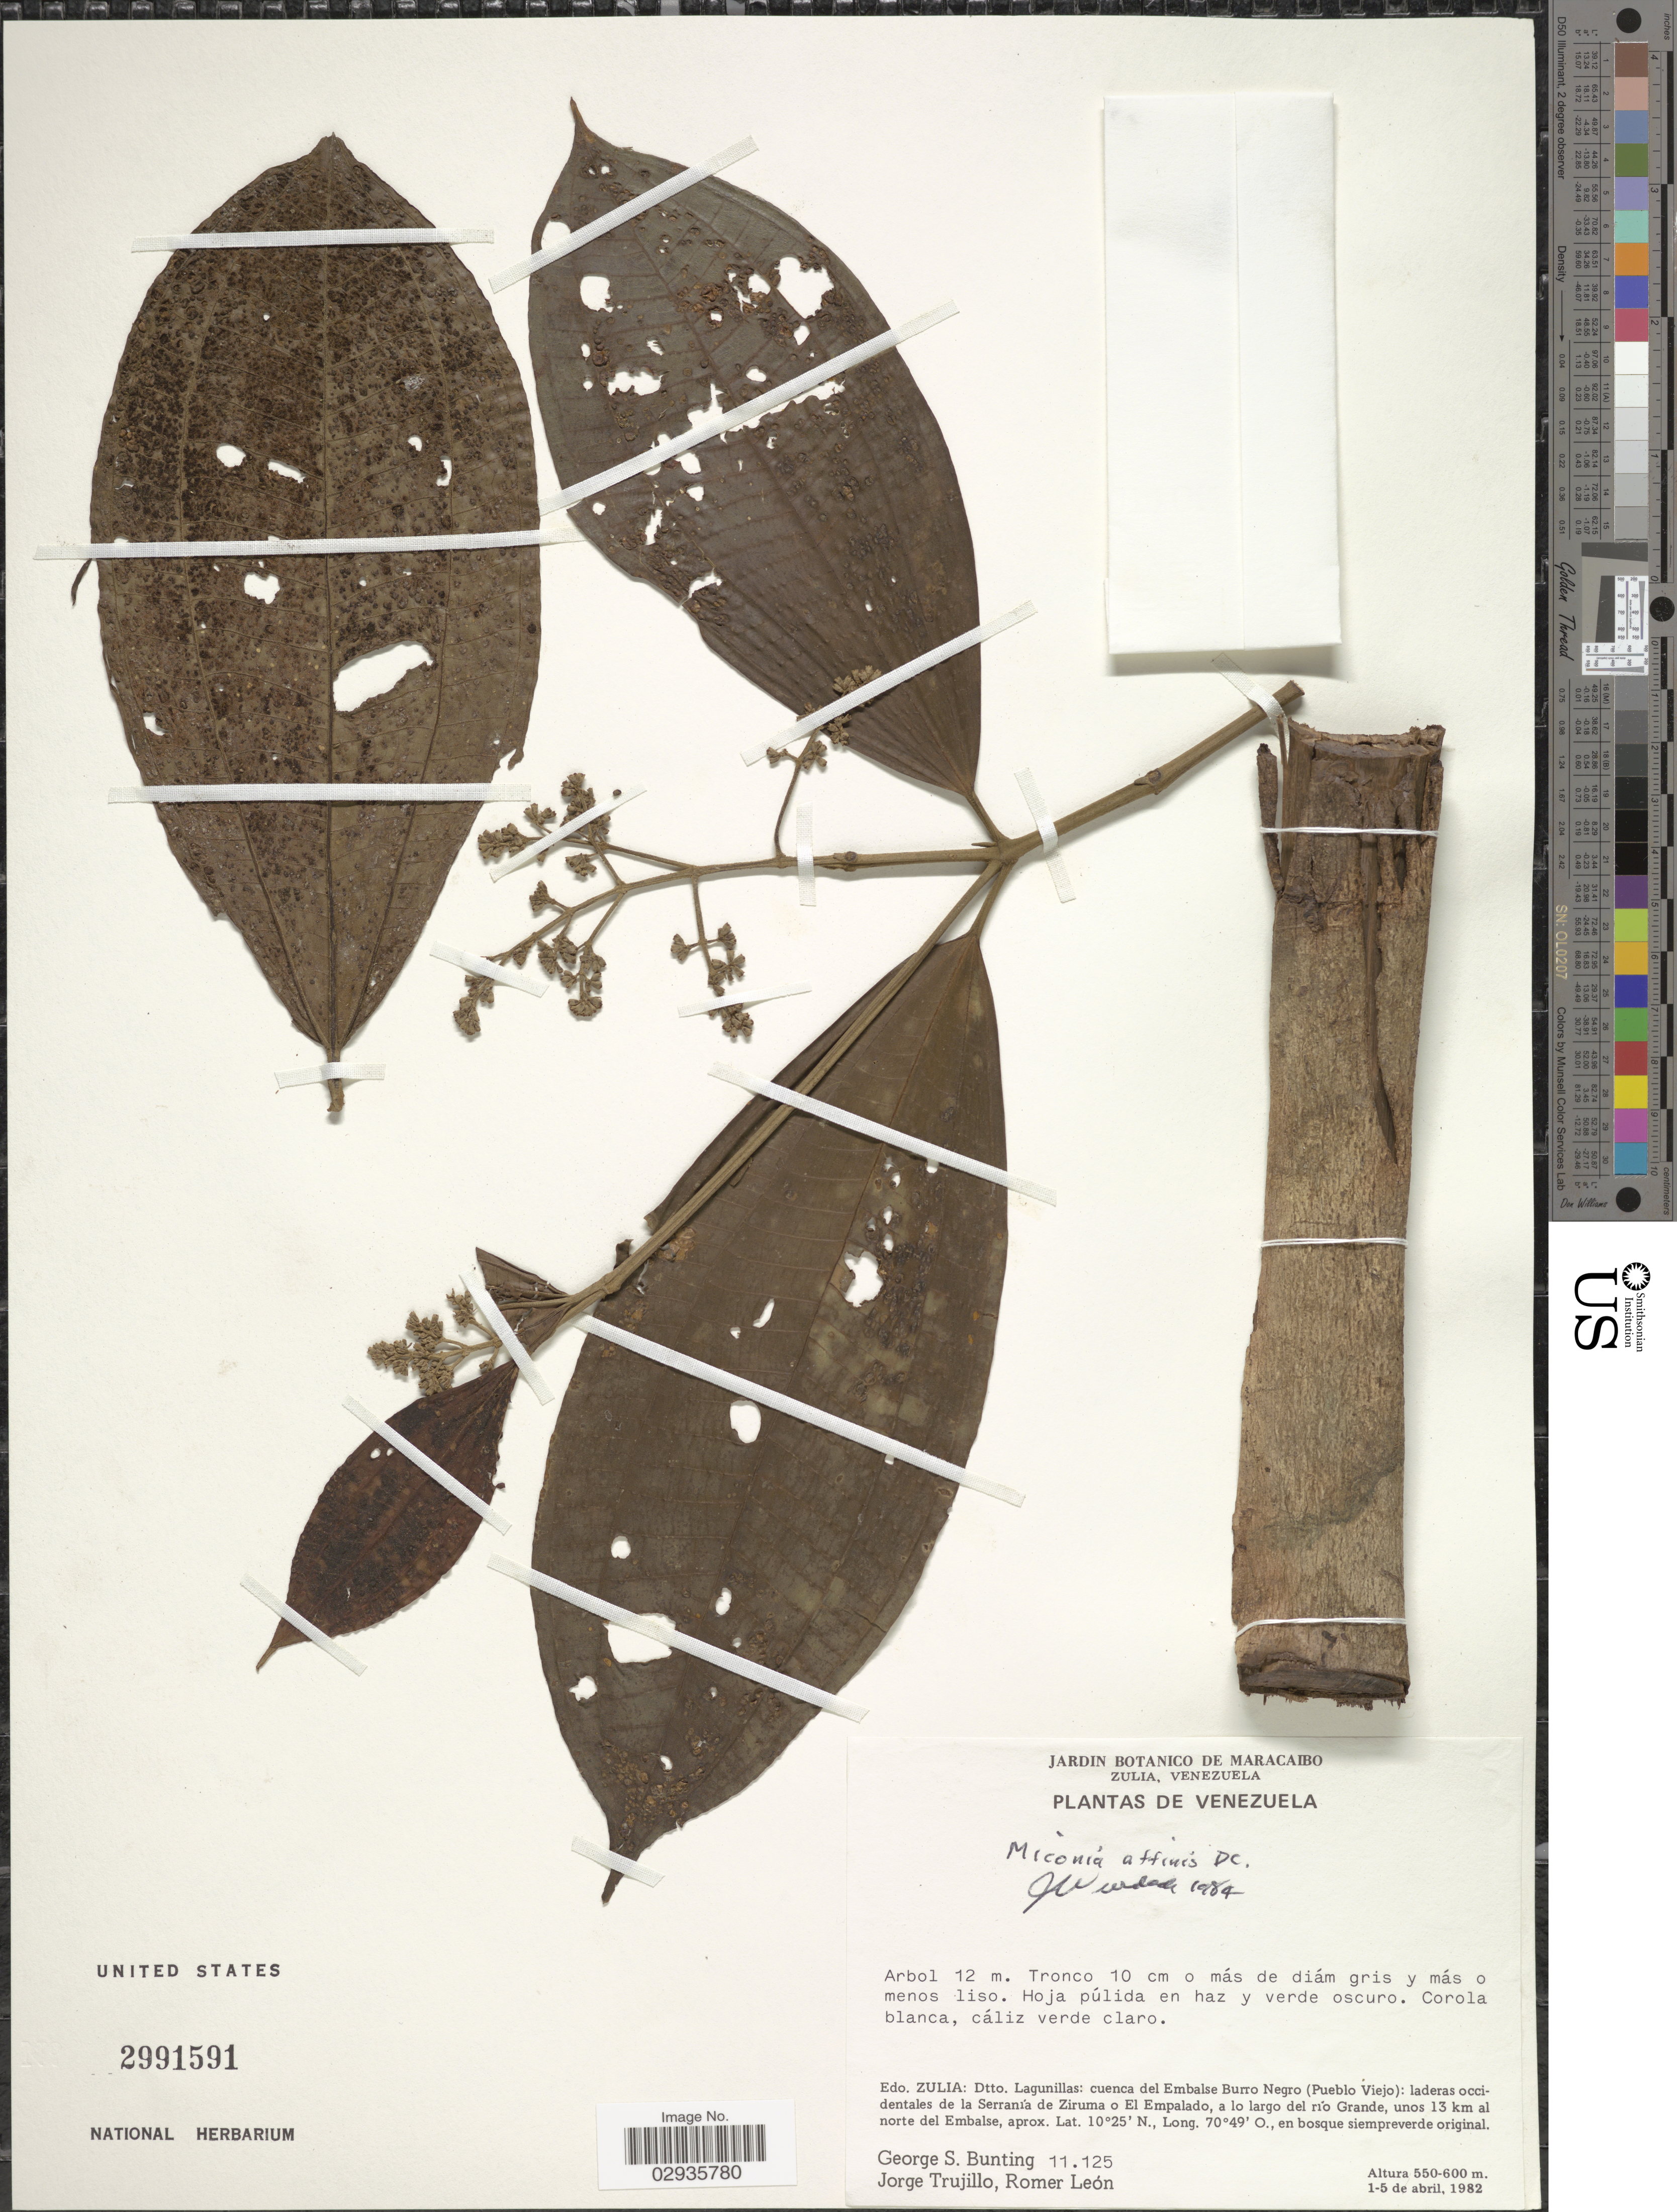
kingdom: Plantae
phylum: Tracheophyta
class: Magnoliopsida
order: Myrtales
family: Melastomataceae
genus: Miconia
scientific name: Miconia affinis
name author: DC.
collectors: G. S. Bunting, J. Trujillo & R. León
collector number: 11125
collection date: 1982-04-01/1982-04-05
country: Venezuela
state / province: Zulia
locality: Lagunillas: cuenca del Embalse Burro Negro (Pueblo Viejo): laderas occidentales de la Serranía de Ziruma o El Empalado, a lo largo del río Grande, unos 13 km al norte de Embalse.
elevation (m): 550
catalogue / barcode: US 2991591